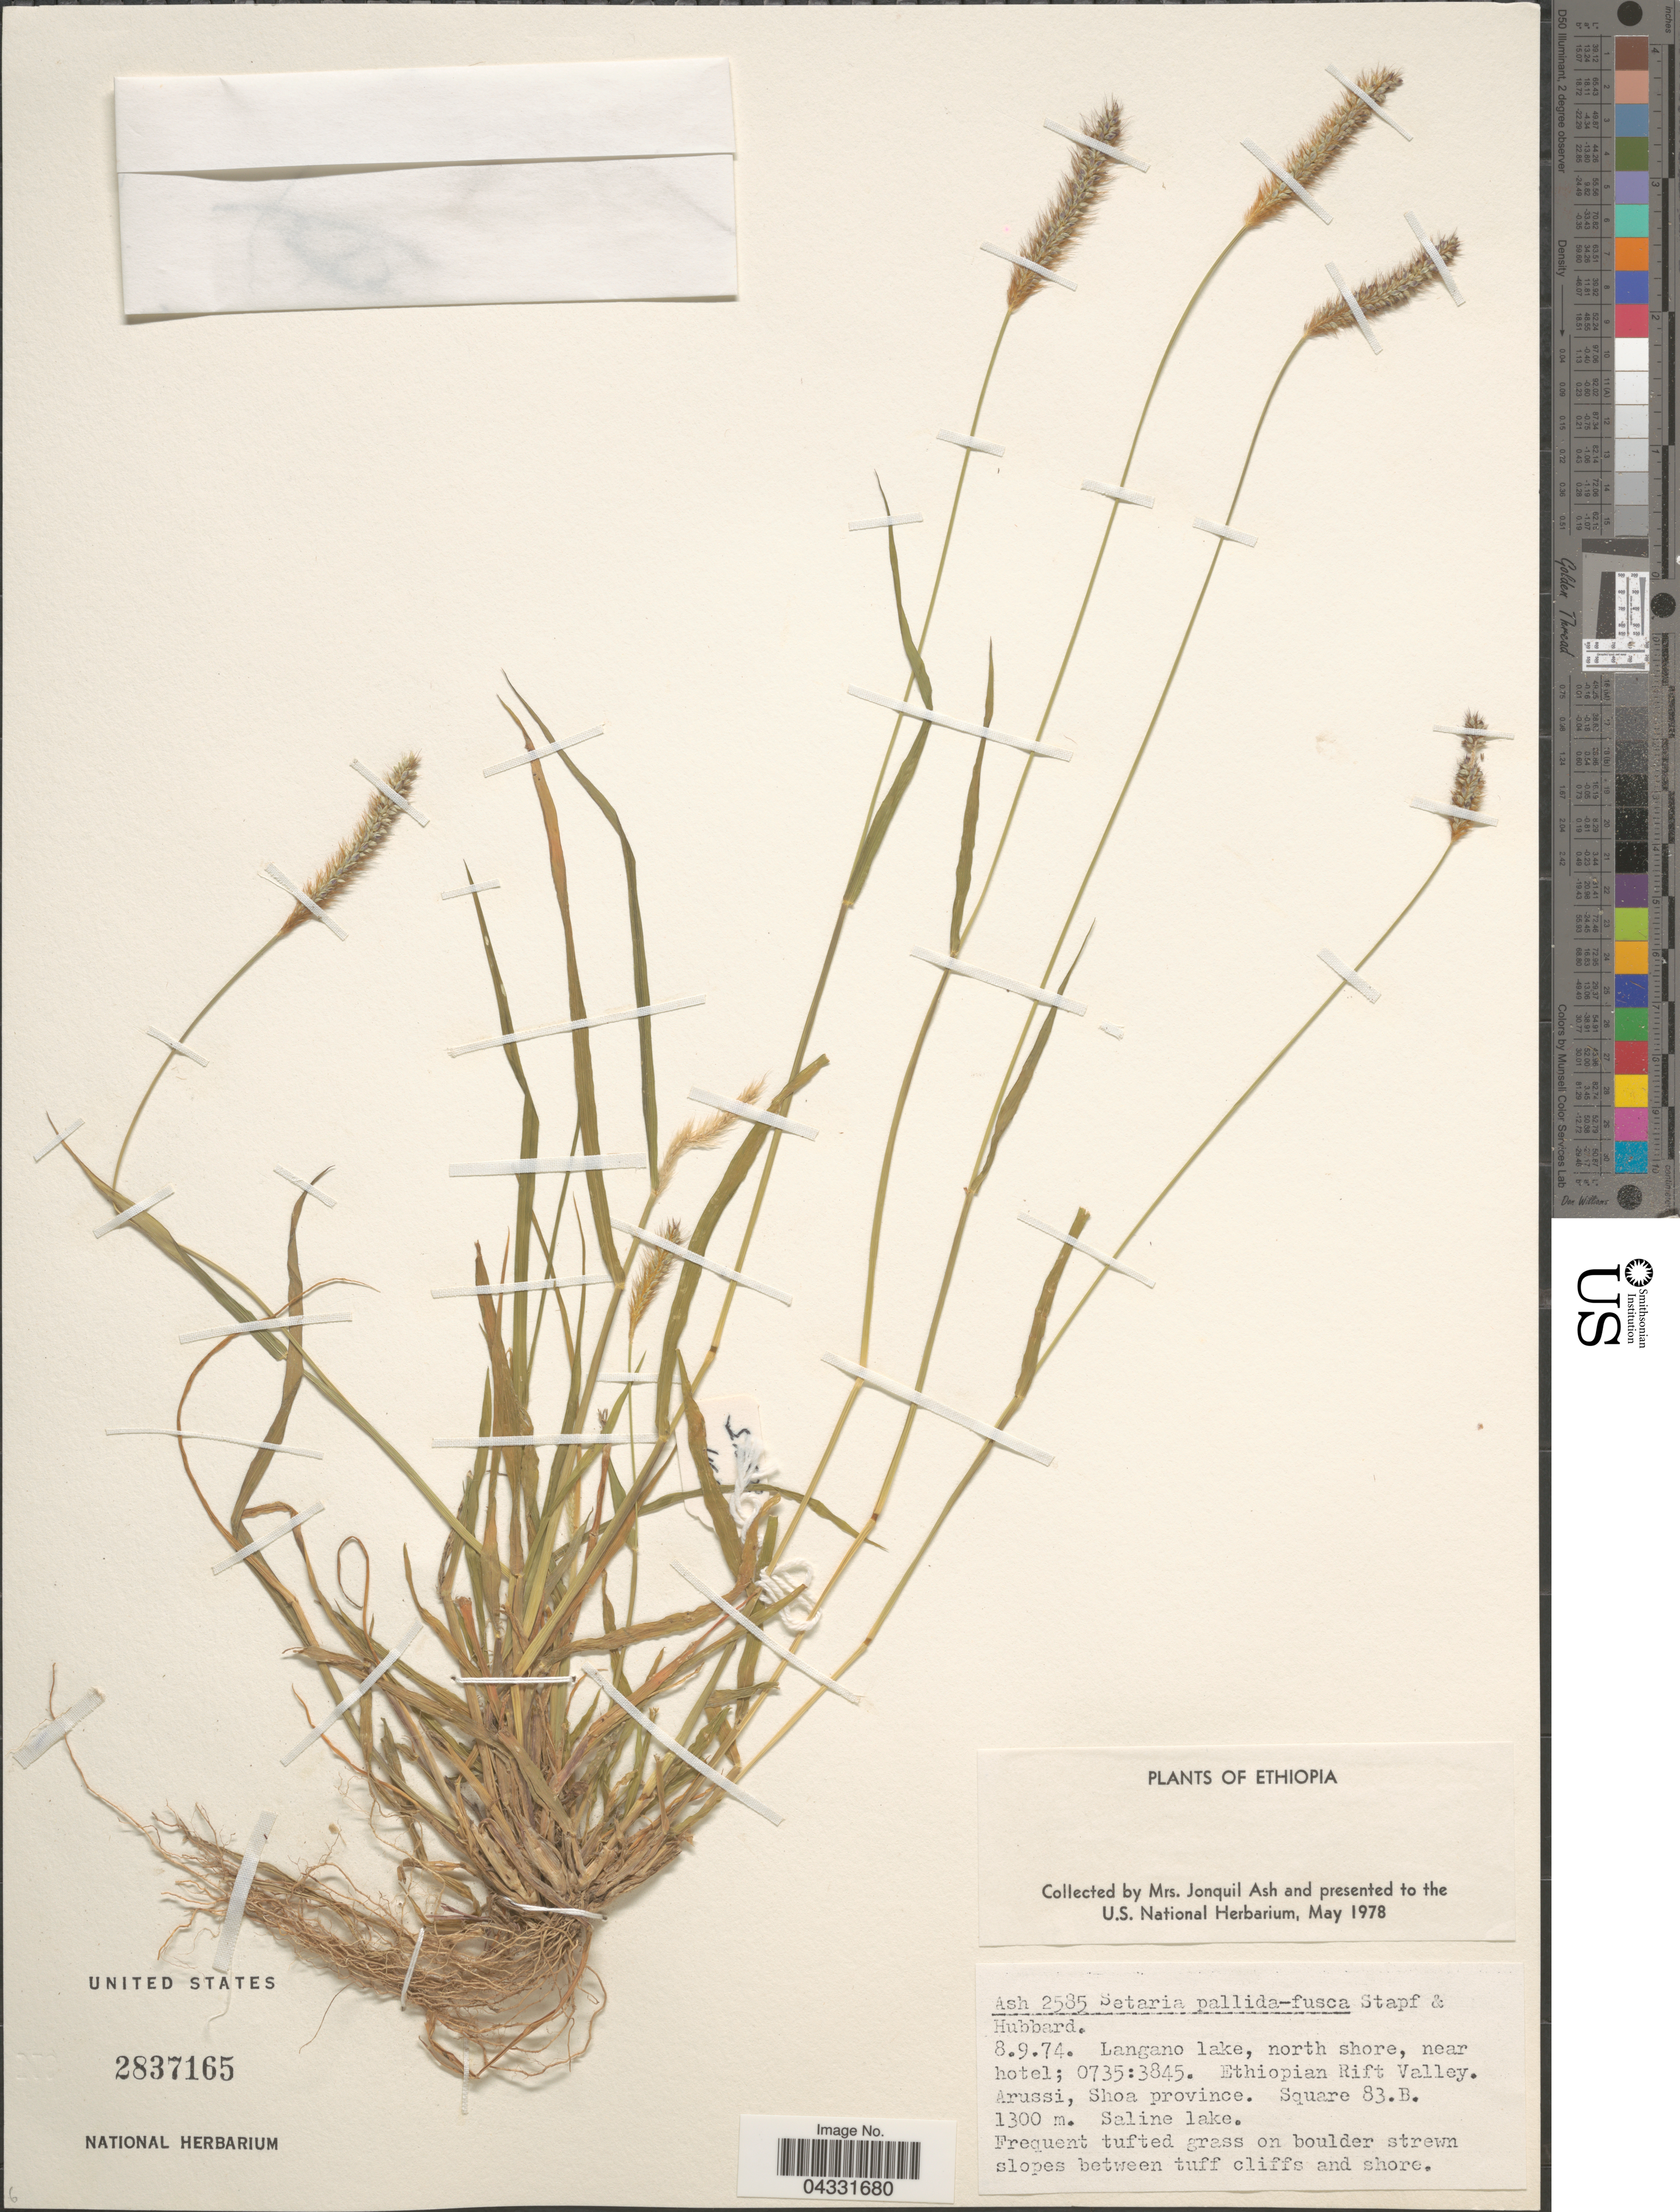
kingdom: Plantae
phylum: Tracheophyta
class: Liliopsida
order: Poales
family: Poaceae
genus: Setaria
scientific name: Setaria pallide-fusca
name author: (Schumach.) Stapf & C.E. Hubb.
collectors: J. Ash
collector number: Ash2585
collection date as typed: Transcribed d/m/y: 8/9/74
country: Ethiopia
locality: Langano lake, north shore, near hotel. Ethiopian Rift Valley. Arussi, Shoa province. Square 83.B. Saline lake.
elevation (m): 1300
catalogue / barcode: US 2837165